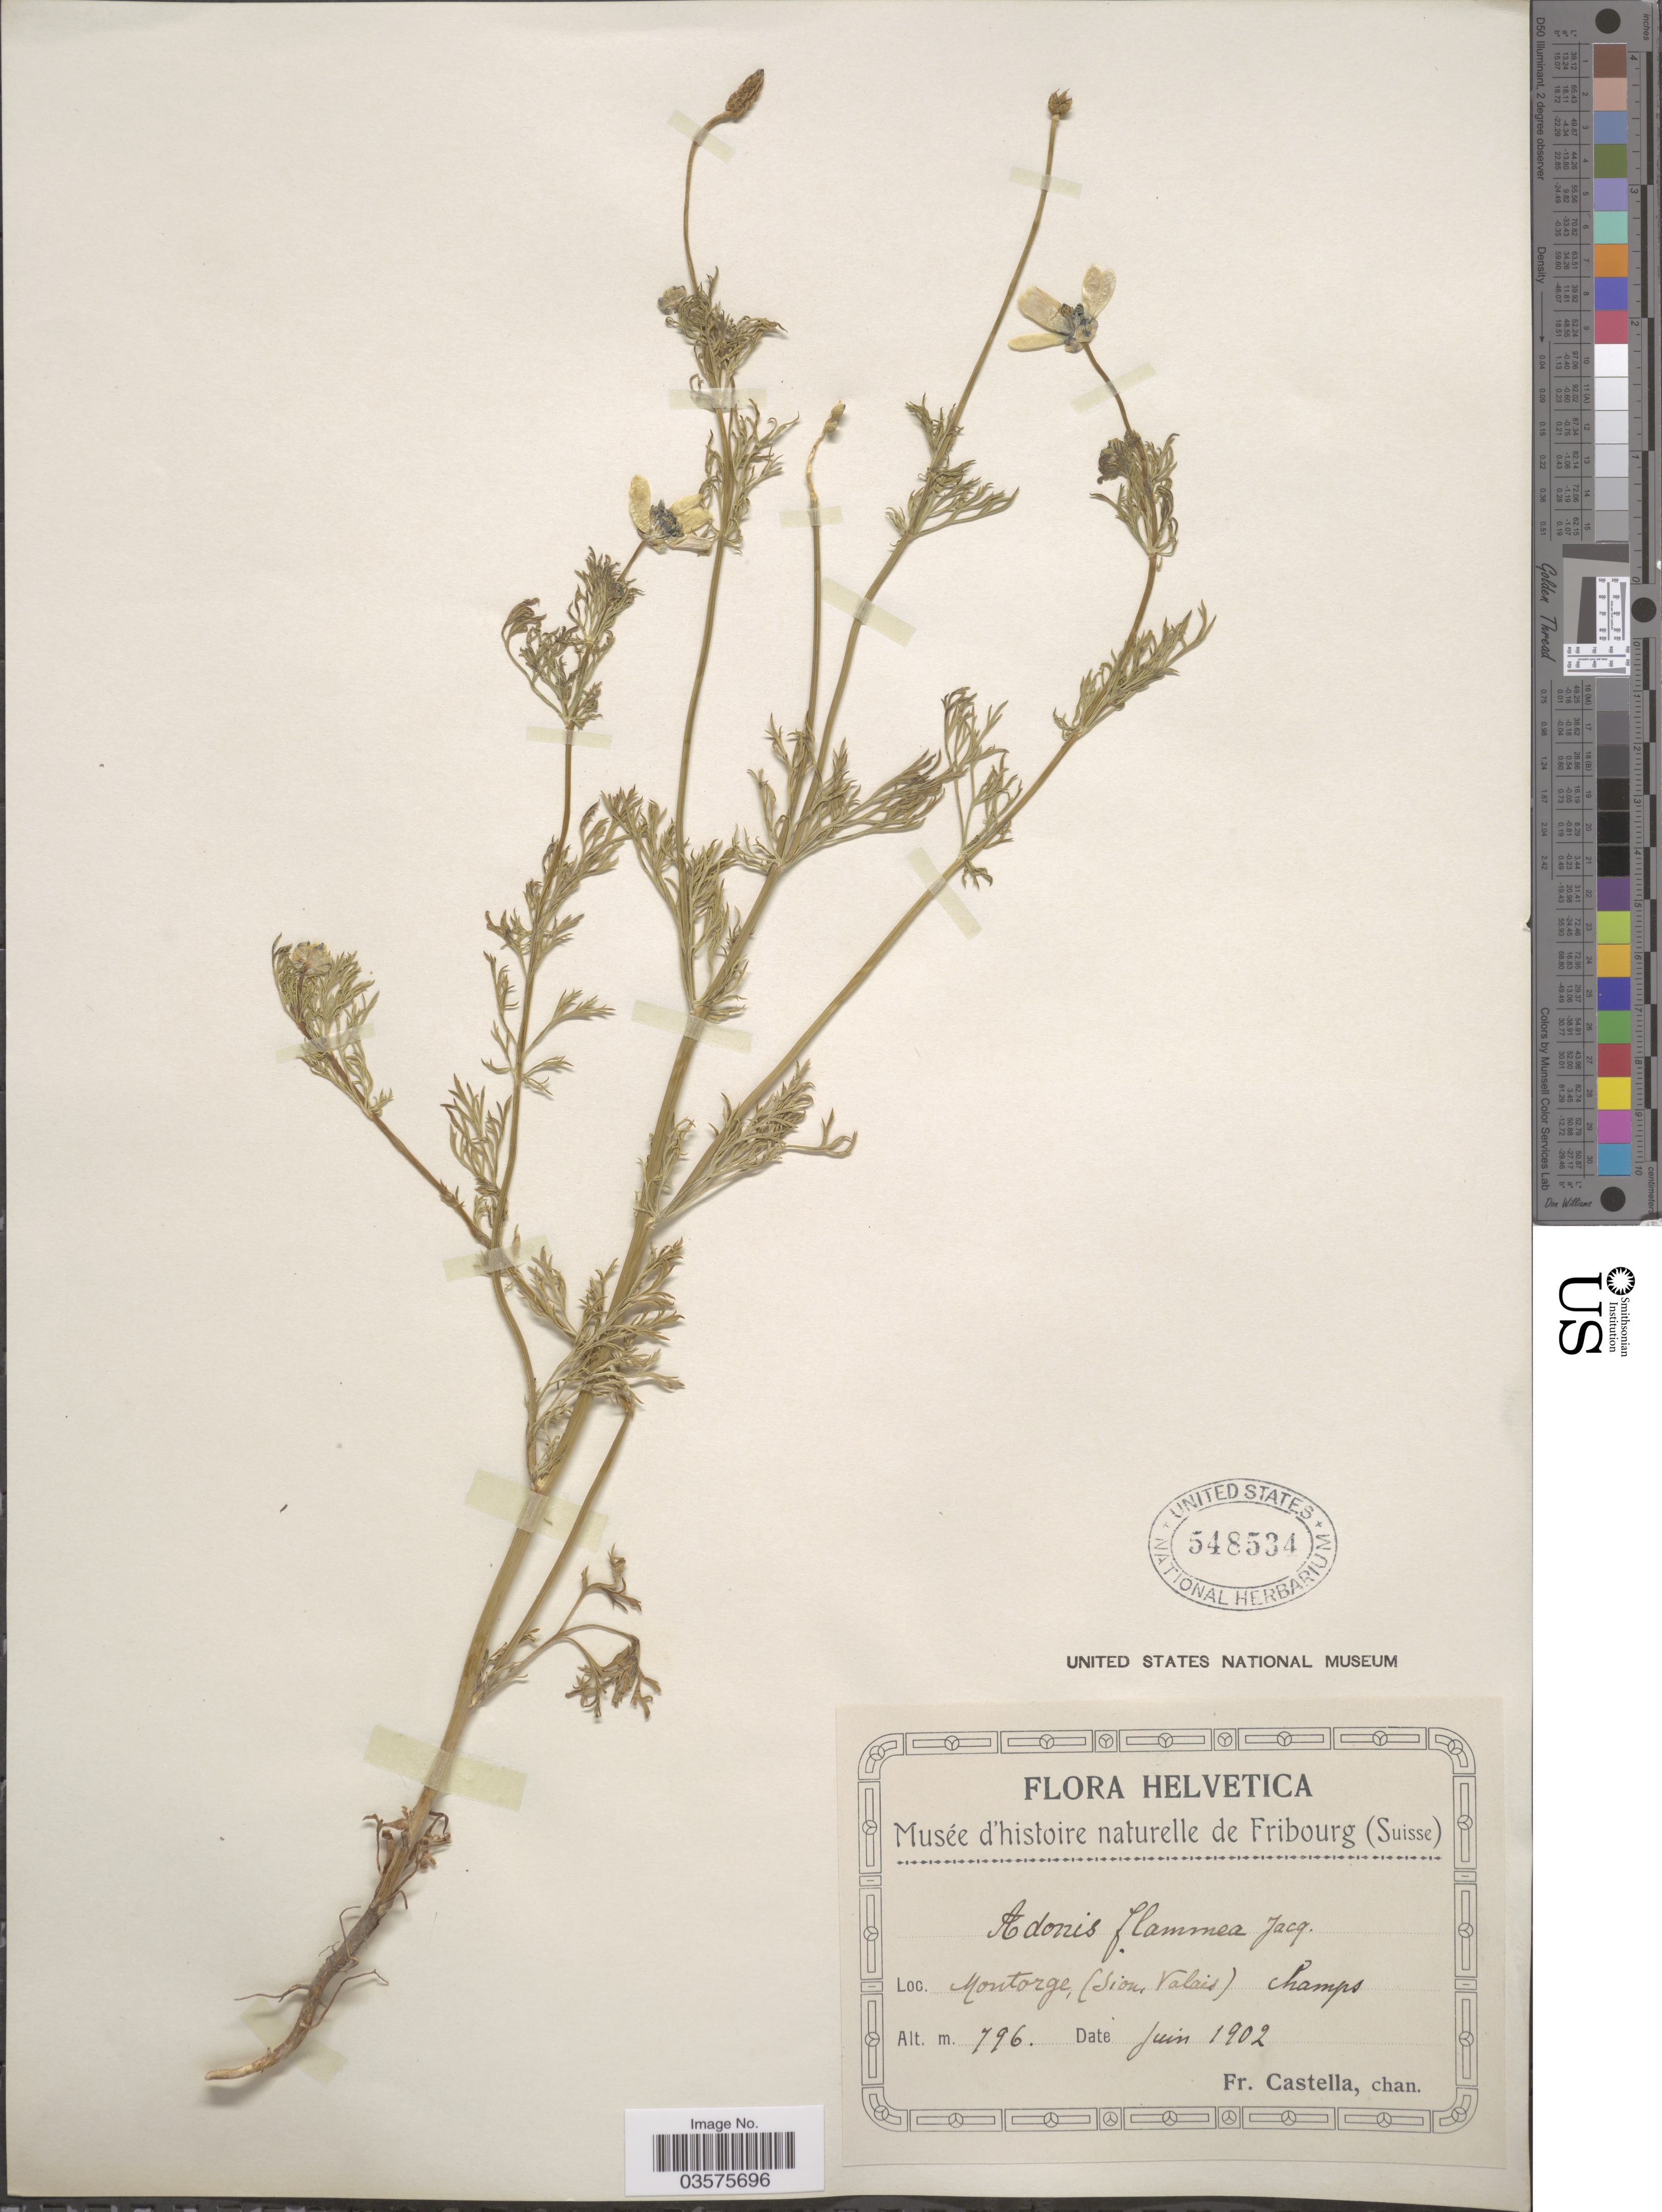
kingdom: Plantae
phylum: Tracheophyta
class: Magnoliopsida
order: Ranunculales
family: Ranunculaceae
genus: Adonis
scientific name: Adonis flammea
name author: Jacq.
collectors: Fr. Castella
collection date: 1902-06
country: Switzerland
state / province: Valais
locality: Helvetica. Montorge, (Sion) champs.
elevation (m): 796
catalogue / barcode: US 548534